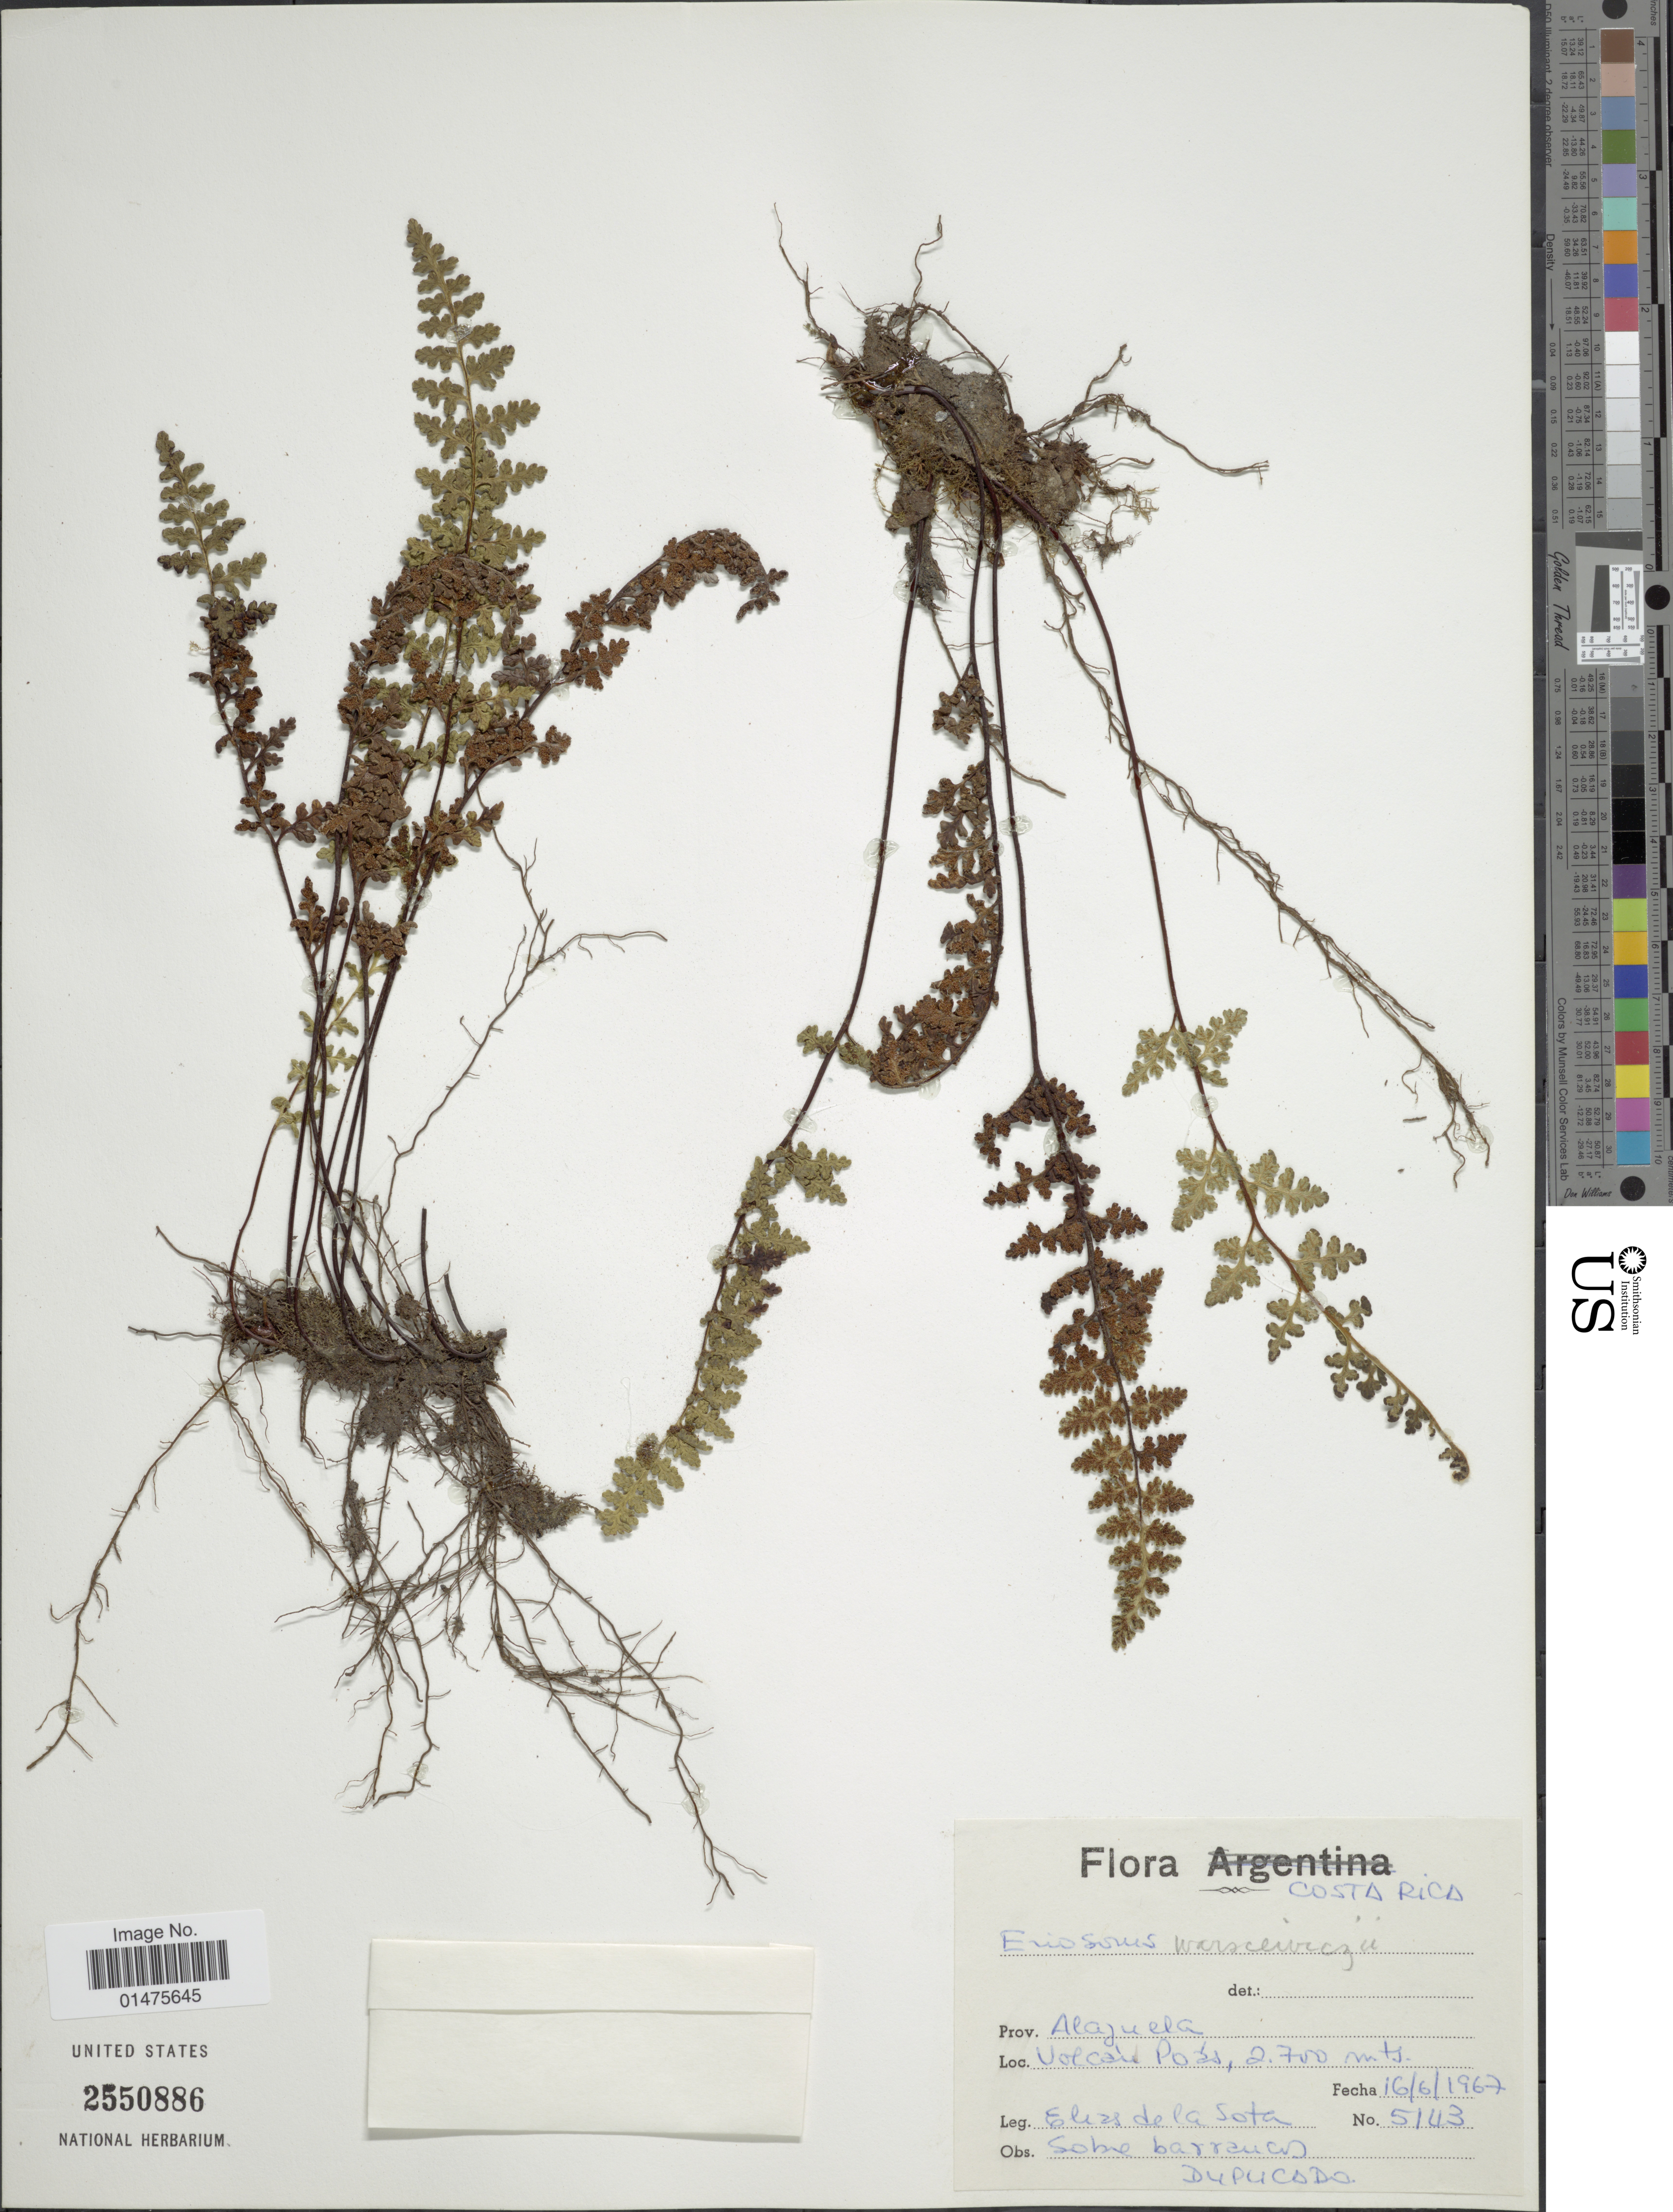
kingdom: Plantae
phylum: Tracheophyta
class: Polypodiopsida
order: Polypodiales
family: Pteridaceae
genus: Jamesonia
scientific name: Jamesonia warscewiczii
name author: (Mett.) Christenh.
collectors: E. R. de la Sota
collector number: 5143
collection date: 1967-06-16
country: Costa Rica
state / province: Alajuela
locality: Volcán Poás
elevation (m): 2700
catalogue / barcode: US 2550886